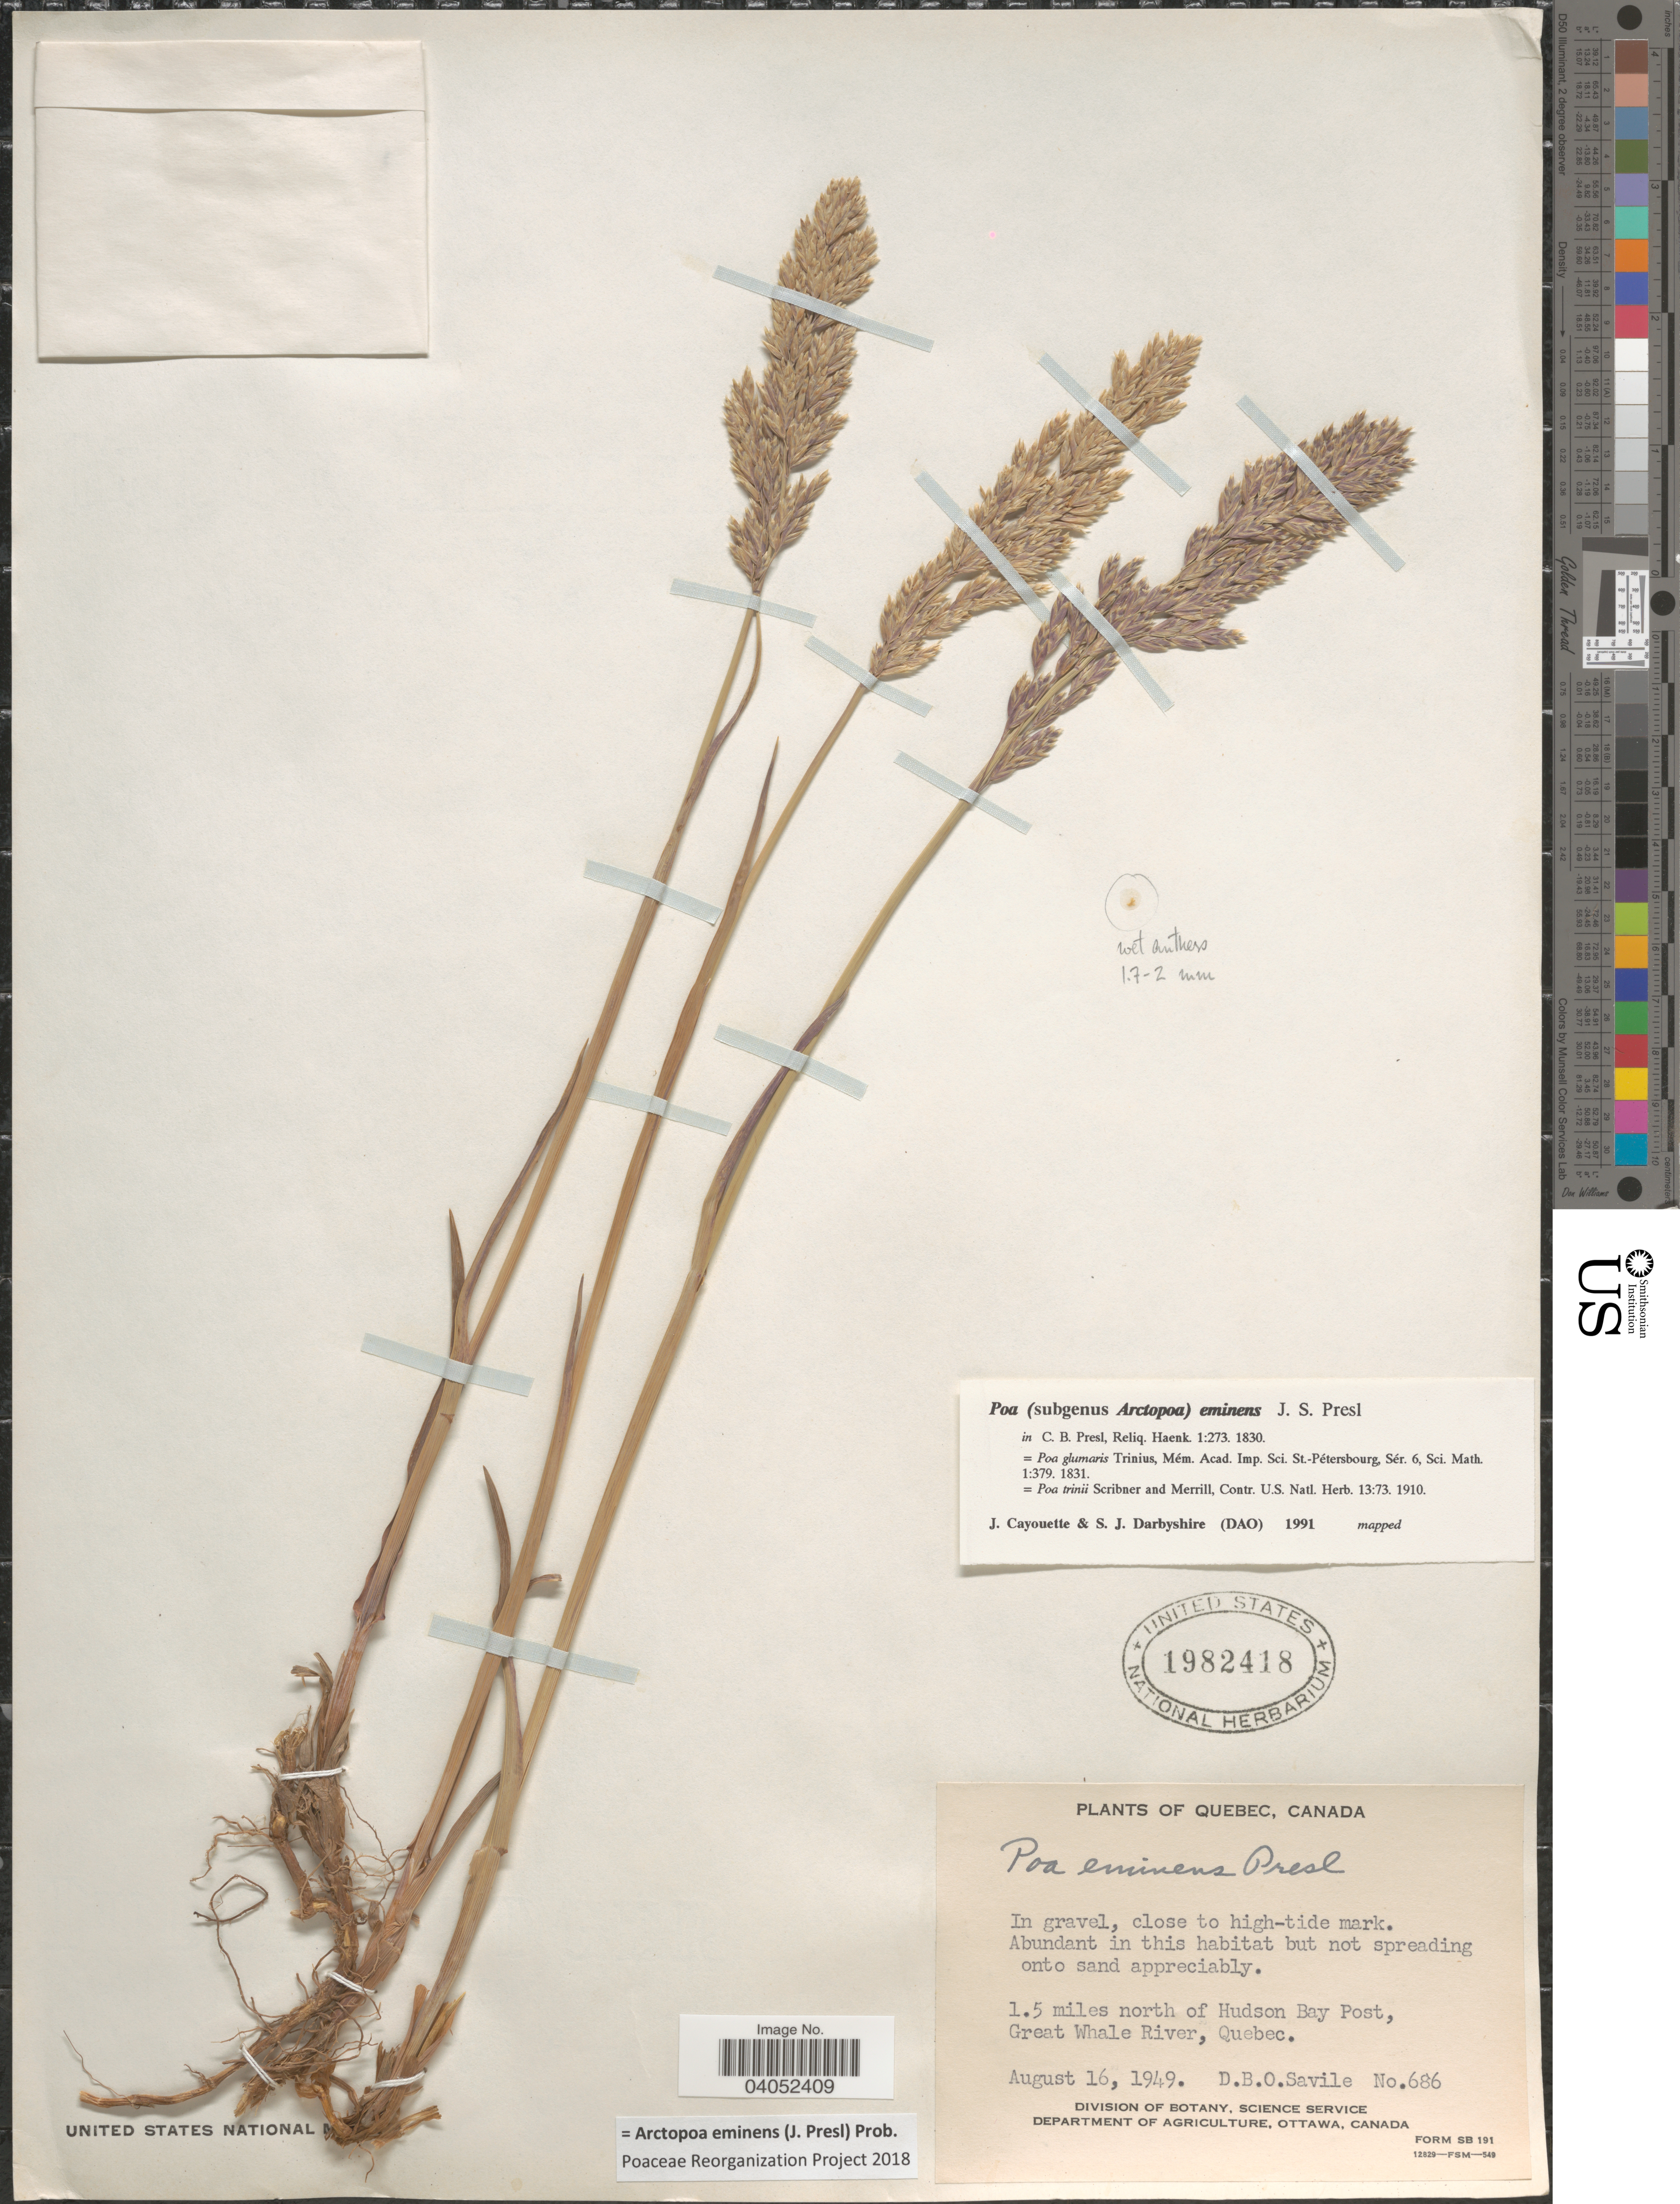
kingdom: Plantae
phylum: Tracheophyta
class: Liliopsida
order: Poales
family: Poaceae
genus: Arctopoa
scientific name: Arctopoa eminens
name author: (J. Presl) Prob.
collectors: D. Savile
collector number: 686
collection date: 1949-08-16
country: Canada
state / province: Quebec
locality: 1.5 miles north of Hudson Bay Post, Great Whale River.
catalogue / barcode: US 1982418